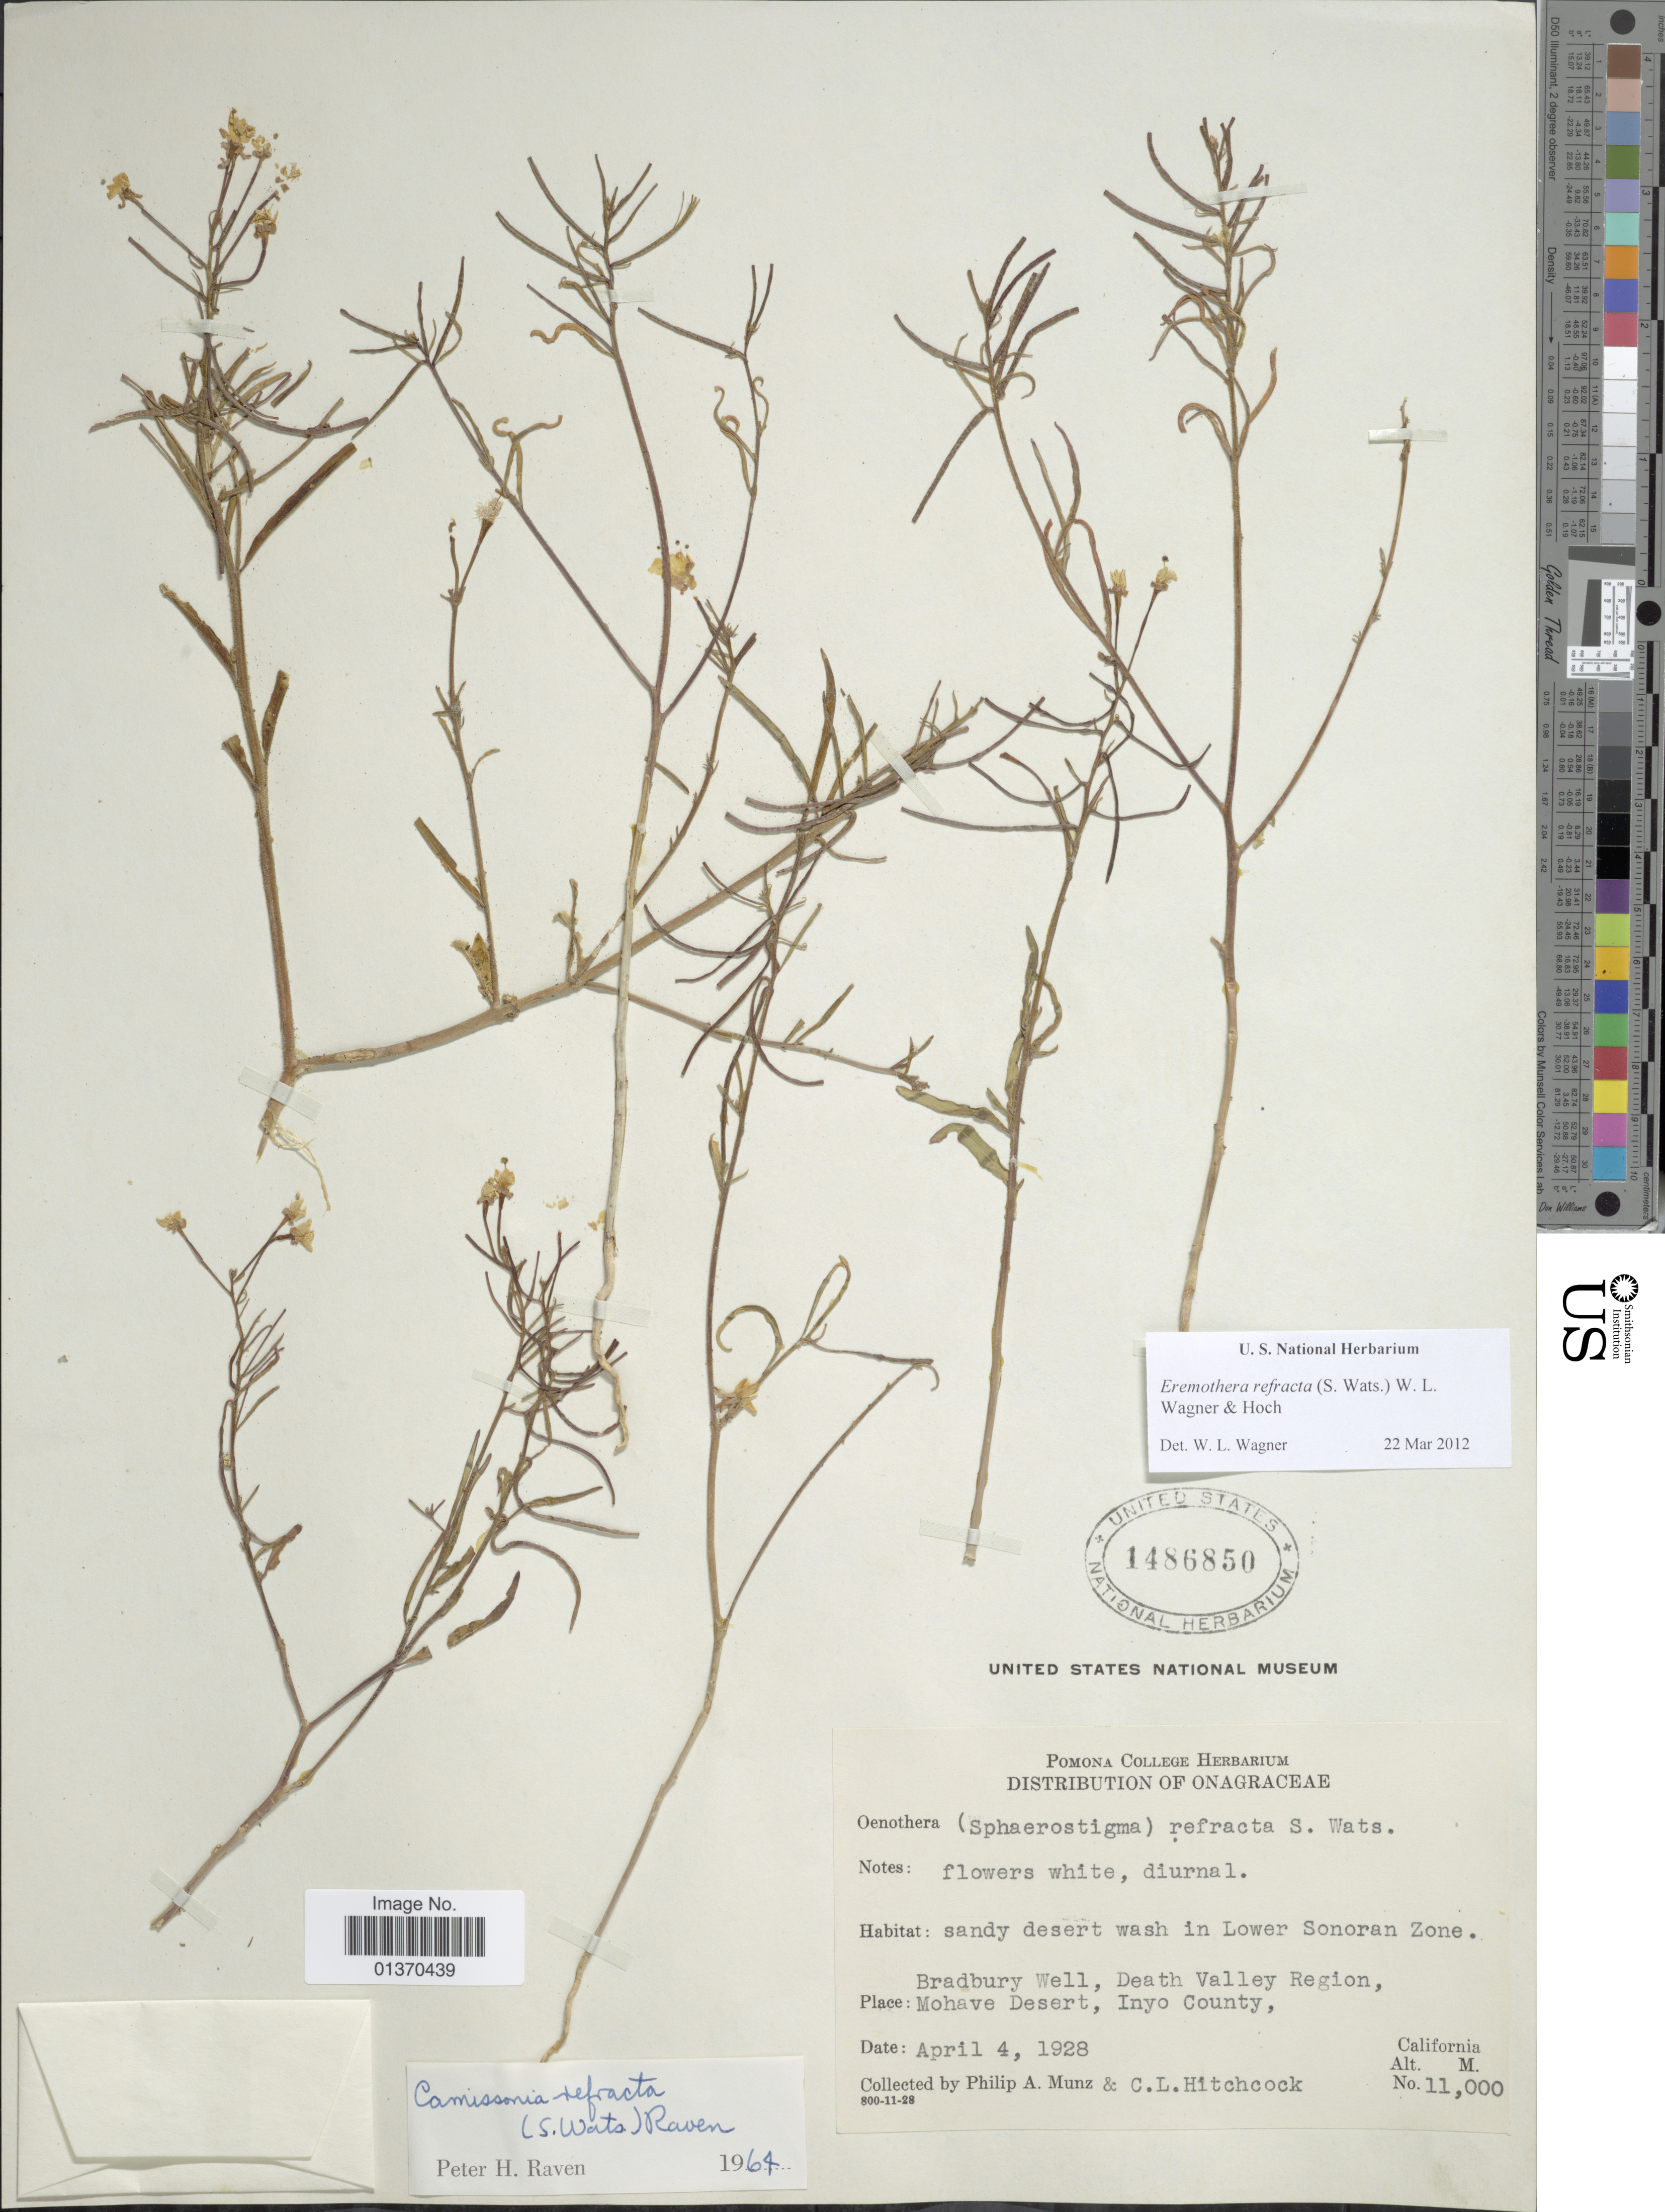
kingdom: Plantae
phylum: Tracheophyta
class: Magnoliopsida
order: Myrtales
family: Onagraceae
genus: Eremothera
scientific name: Eremothera refracta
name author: (S. Watson) W.L. Wagner & Hoch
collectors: P. A. Munz & C. L. Hitchcock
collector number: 11000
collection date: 1928-04-04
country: United States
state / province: California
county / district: Inyo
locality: Bradbury Well, Death Valley Region, Mohave Desert, Inyo County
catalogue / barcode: US 1486850